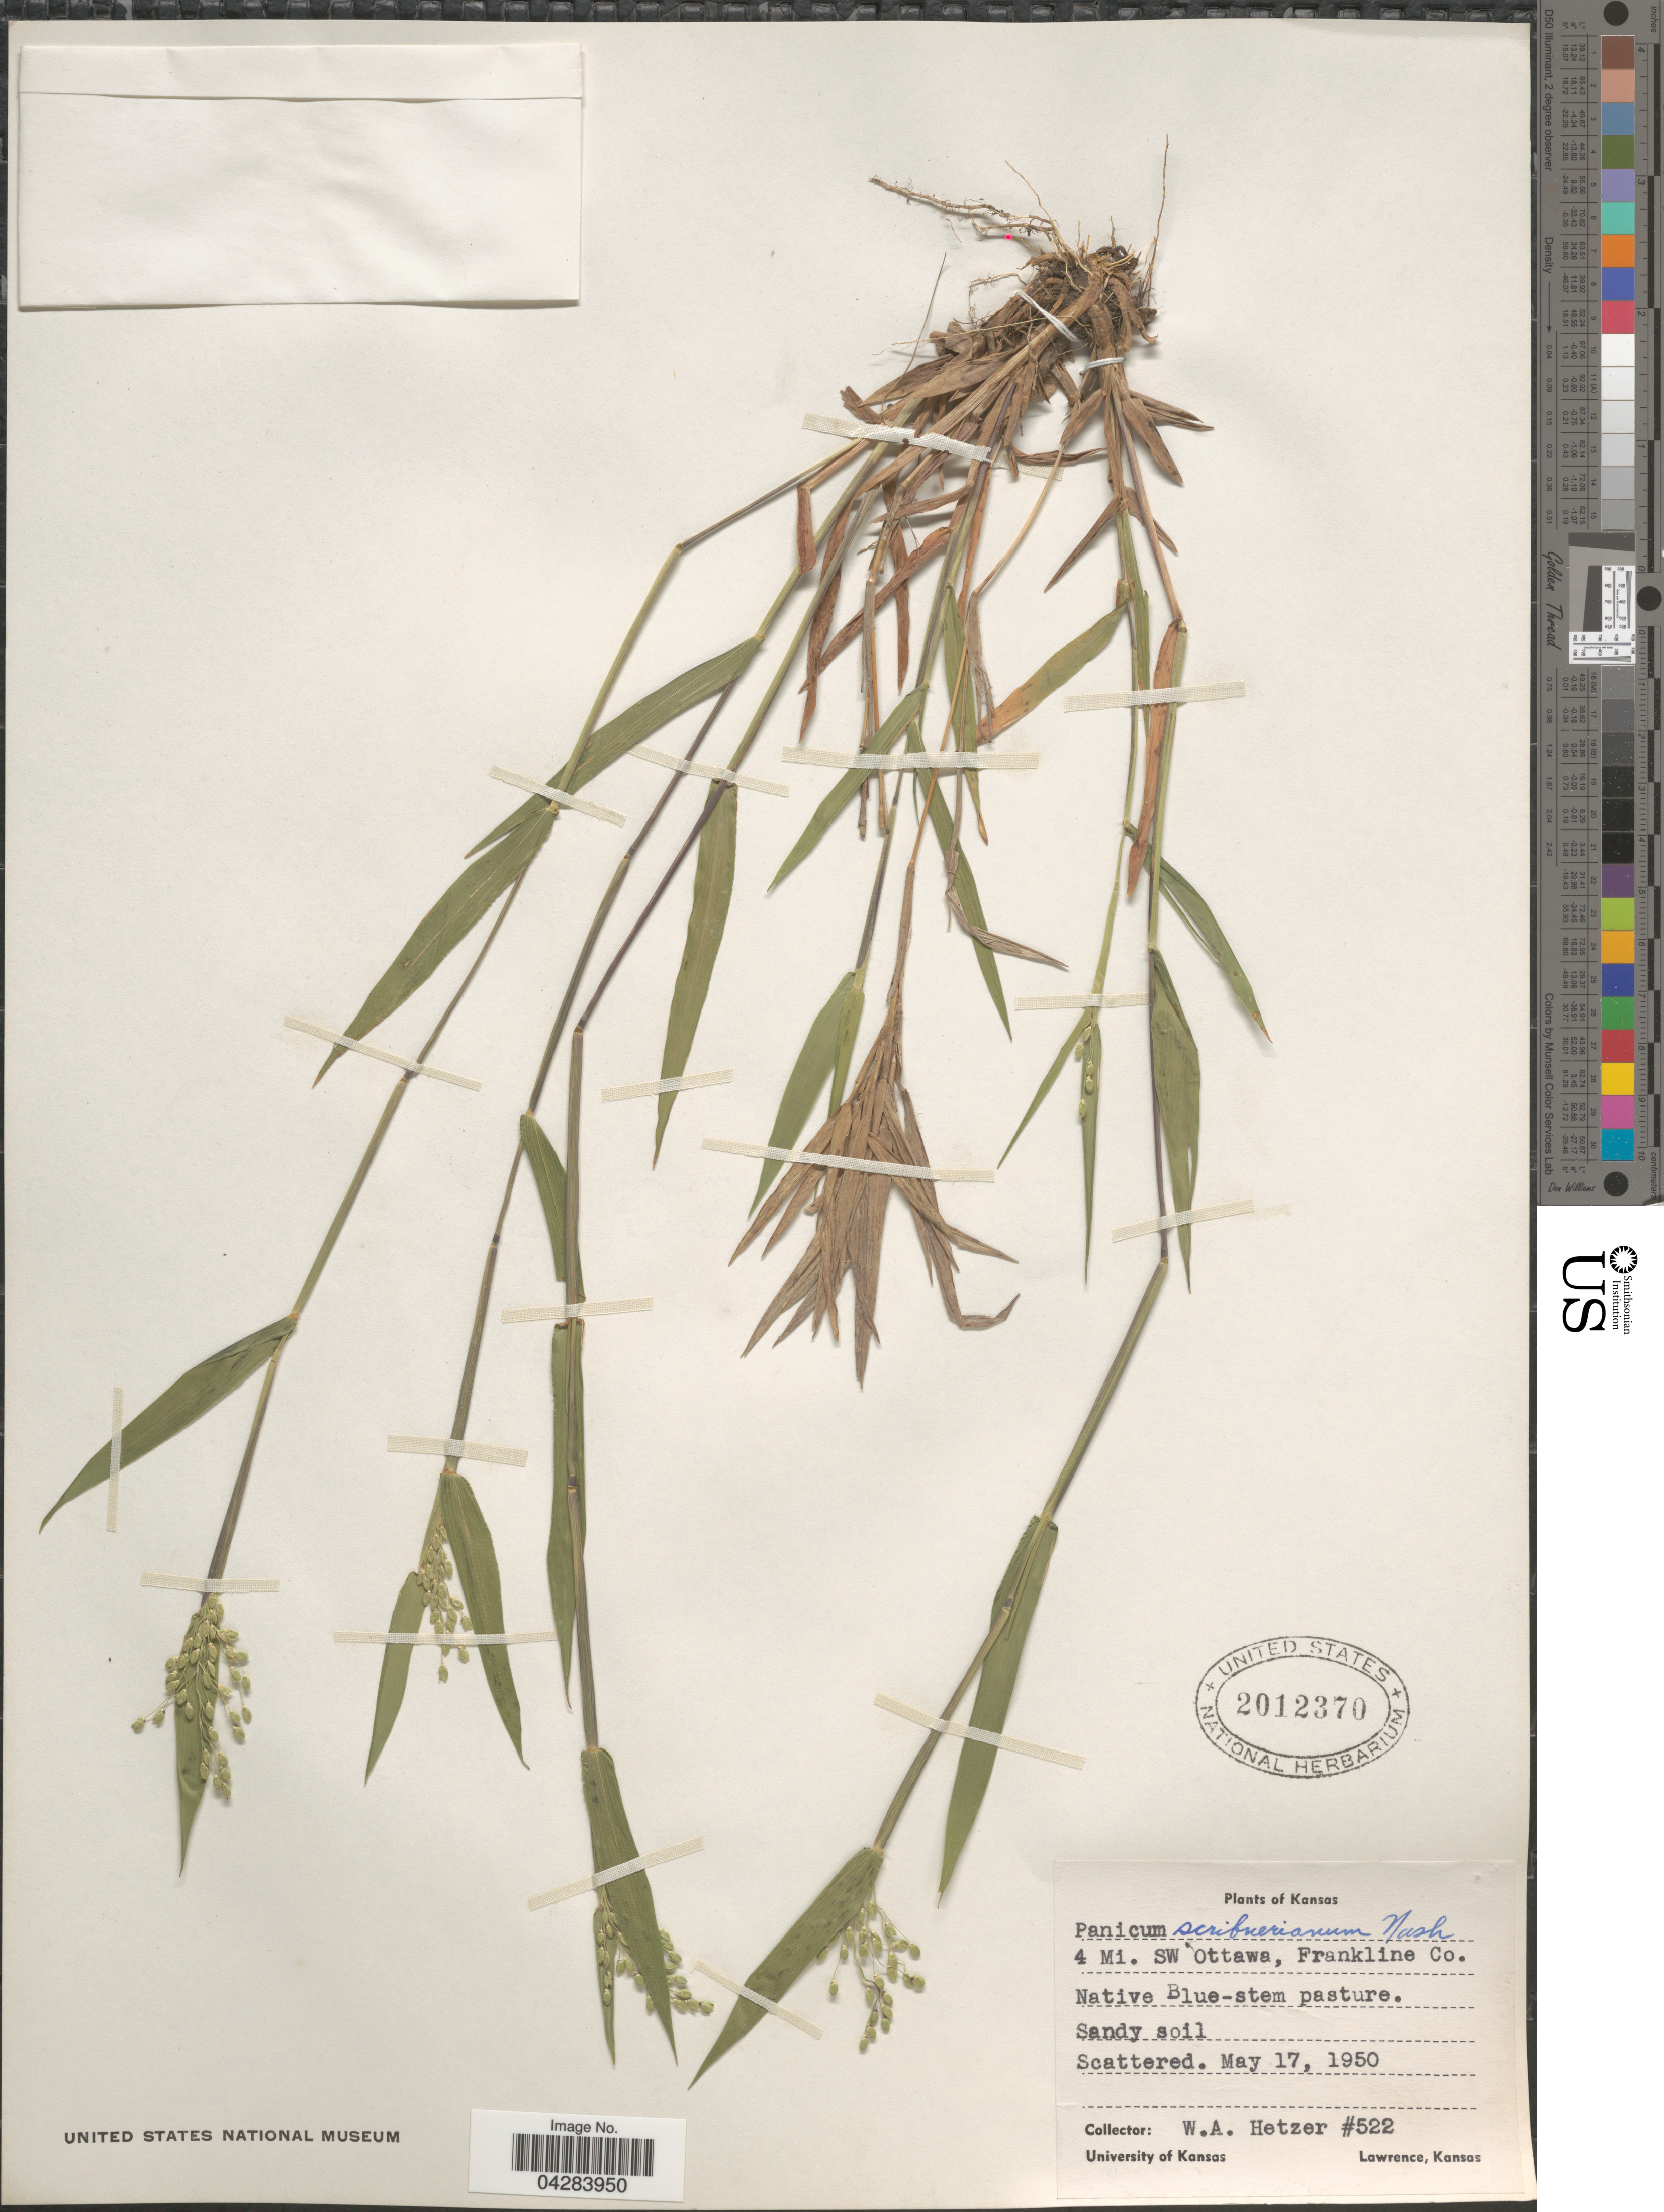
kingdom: Plantae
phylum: Tracheophyta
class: Liliopsida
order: Poales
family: Poaceae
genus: Dichanthelium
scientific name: Dichanthelium oligosanthes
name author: (Schult.) Gould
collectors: W. Hetzer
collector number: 522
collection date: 1950-05-17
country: United States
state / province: Arkansas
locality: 4 Mi. SW Ottawa, Frankline Co.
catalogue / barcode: US 2012370